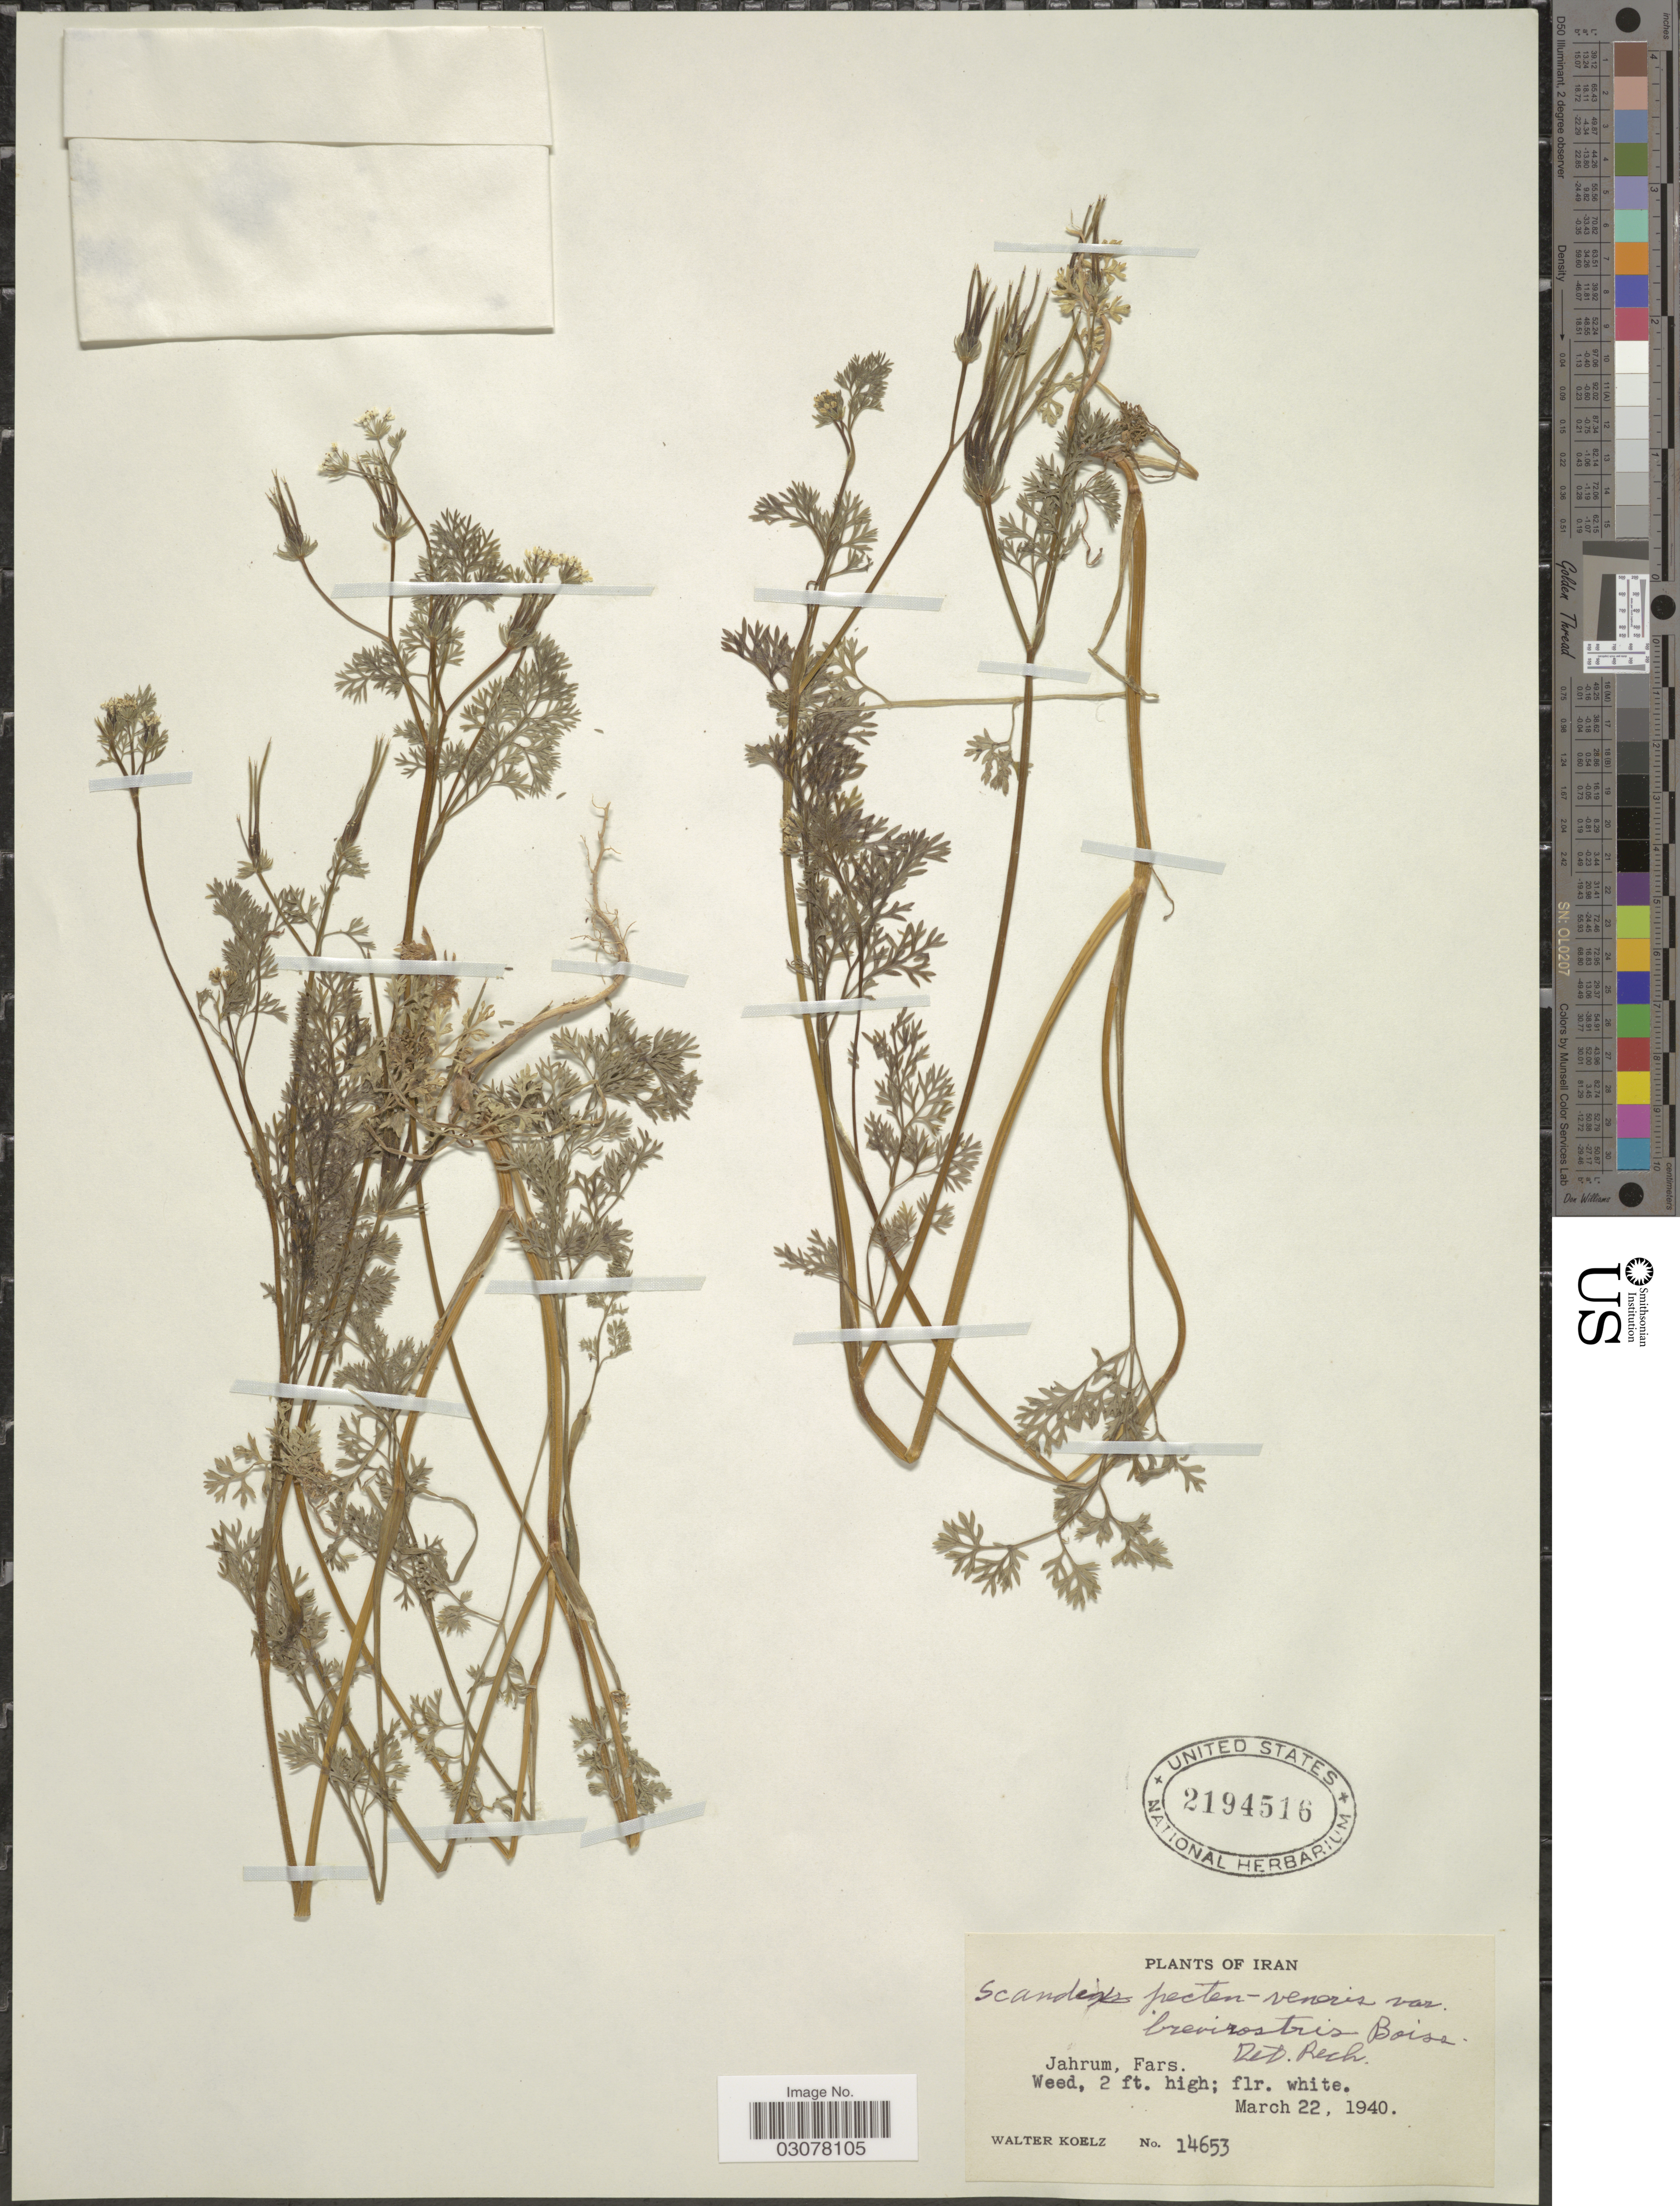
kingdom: Plantae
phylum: Tracheophyta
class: Magnoliopsida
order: Apiales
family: Apiaceae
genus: Scandix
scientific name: Scandix pecten-veneris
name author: L.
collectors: W. N. Koelz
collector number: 14653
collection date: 1940-03-22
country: Iran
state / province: Fars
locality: Jahrum.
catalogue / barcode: US 2194516